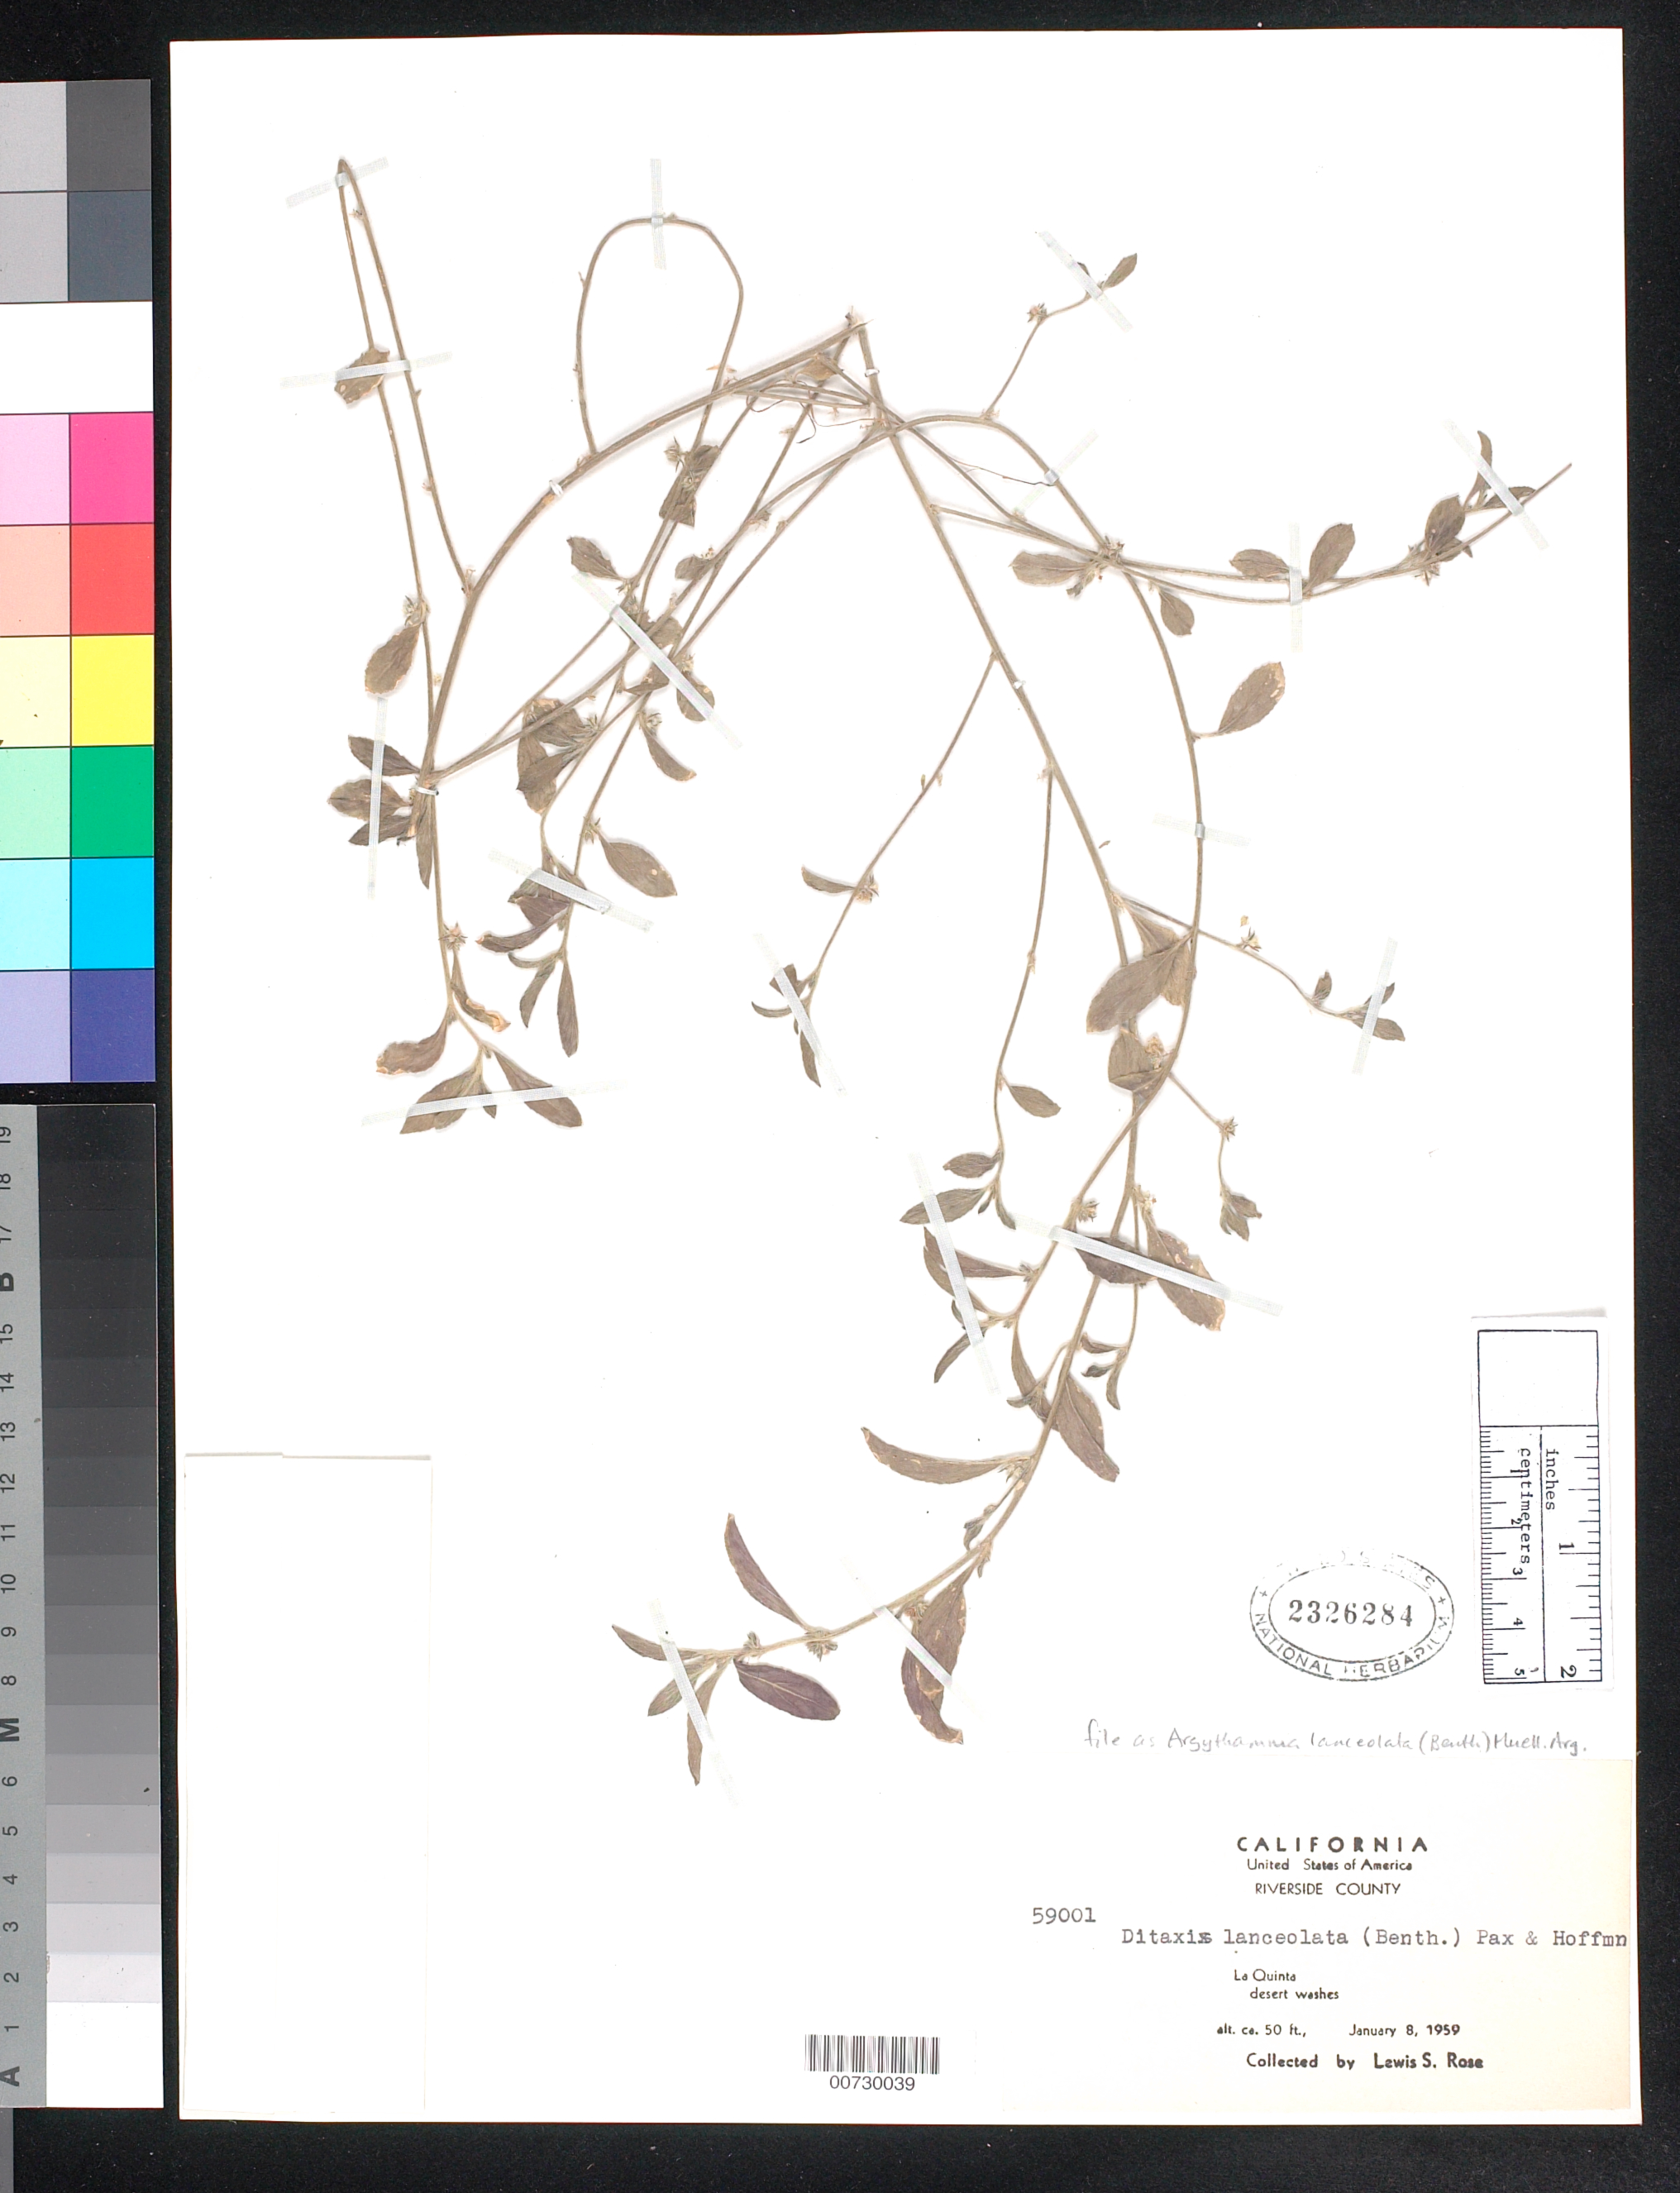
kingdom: Plantae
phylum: Tracheophyta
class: Magnoliopsida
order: Malpighiales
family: Euphorbiaceae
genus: Argythamnia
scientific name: Argythamnia humilis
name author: (Engelm. & A. Gray) Müll. Arg.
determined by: Külkamp, Josimar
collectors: L. S. Rose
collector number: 59001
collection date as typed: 08 Jan 1959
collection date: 1959-01-08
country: United States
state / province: California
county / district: Riverside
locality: La Quinta, desert washes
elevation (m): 15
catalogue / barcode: US 2326284